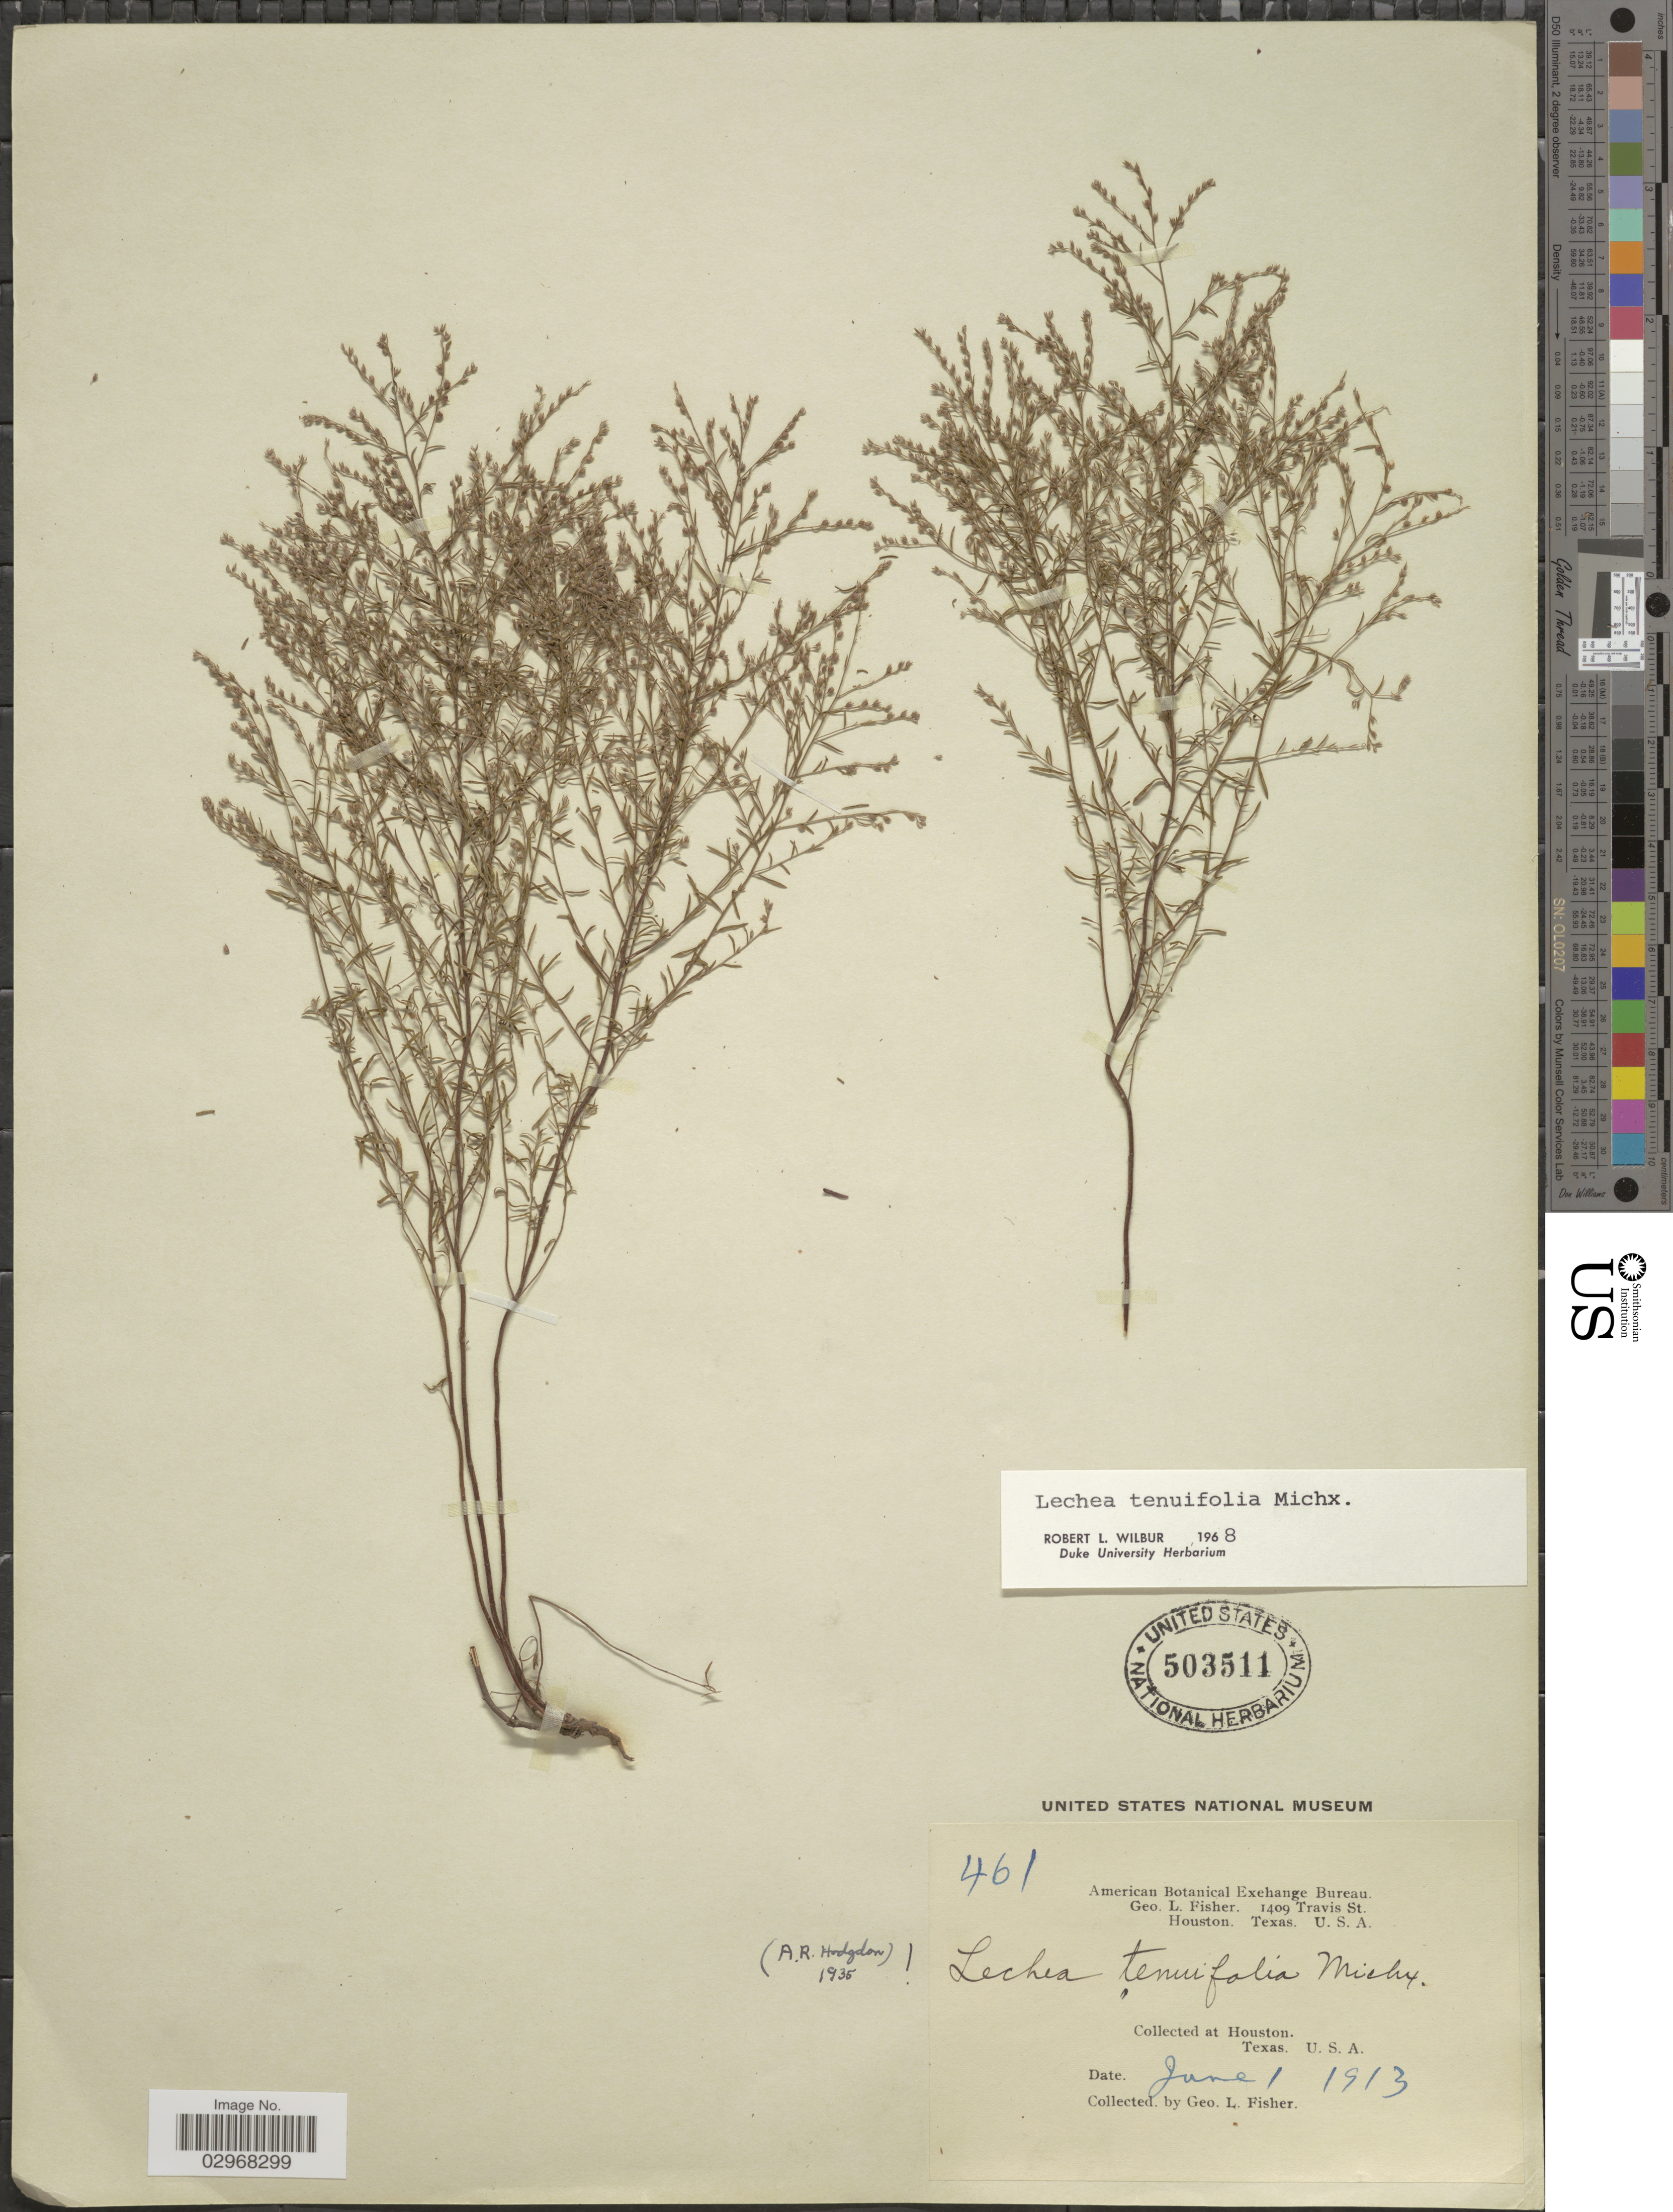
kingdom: Plantae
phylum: Tracheophyta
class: Magnoliopsida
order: Malvales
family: Cistaceae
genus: Lechea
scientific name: Lechea tenuifolia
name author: Michx.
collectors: G. L. Fisher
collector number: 461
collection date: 1913-06-01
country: United States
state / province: Texas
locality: Houston.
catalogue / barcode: US 503511